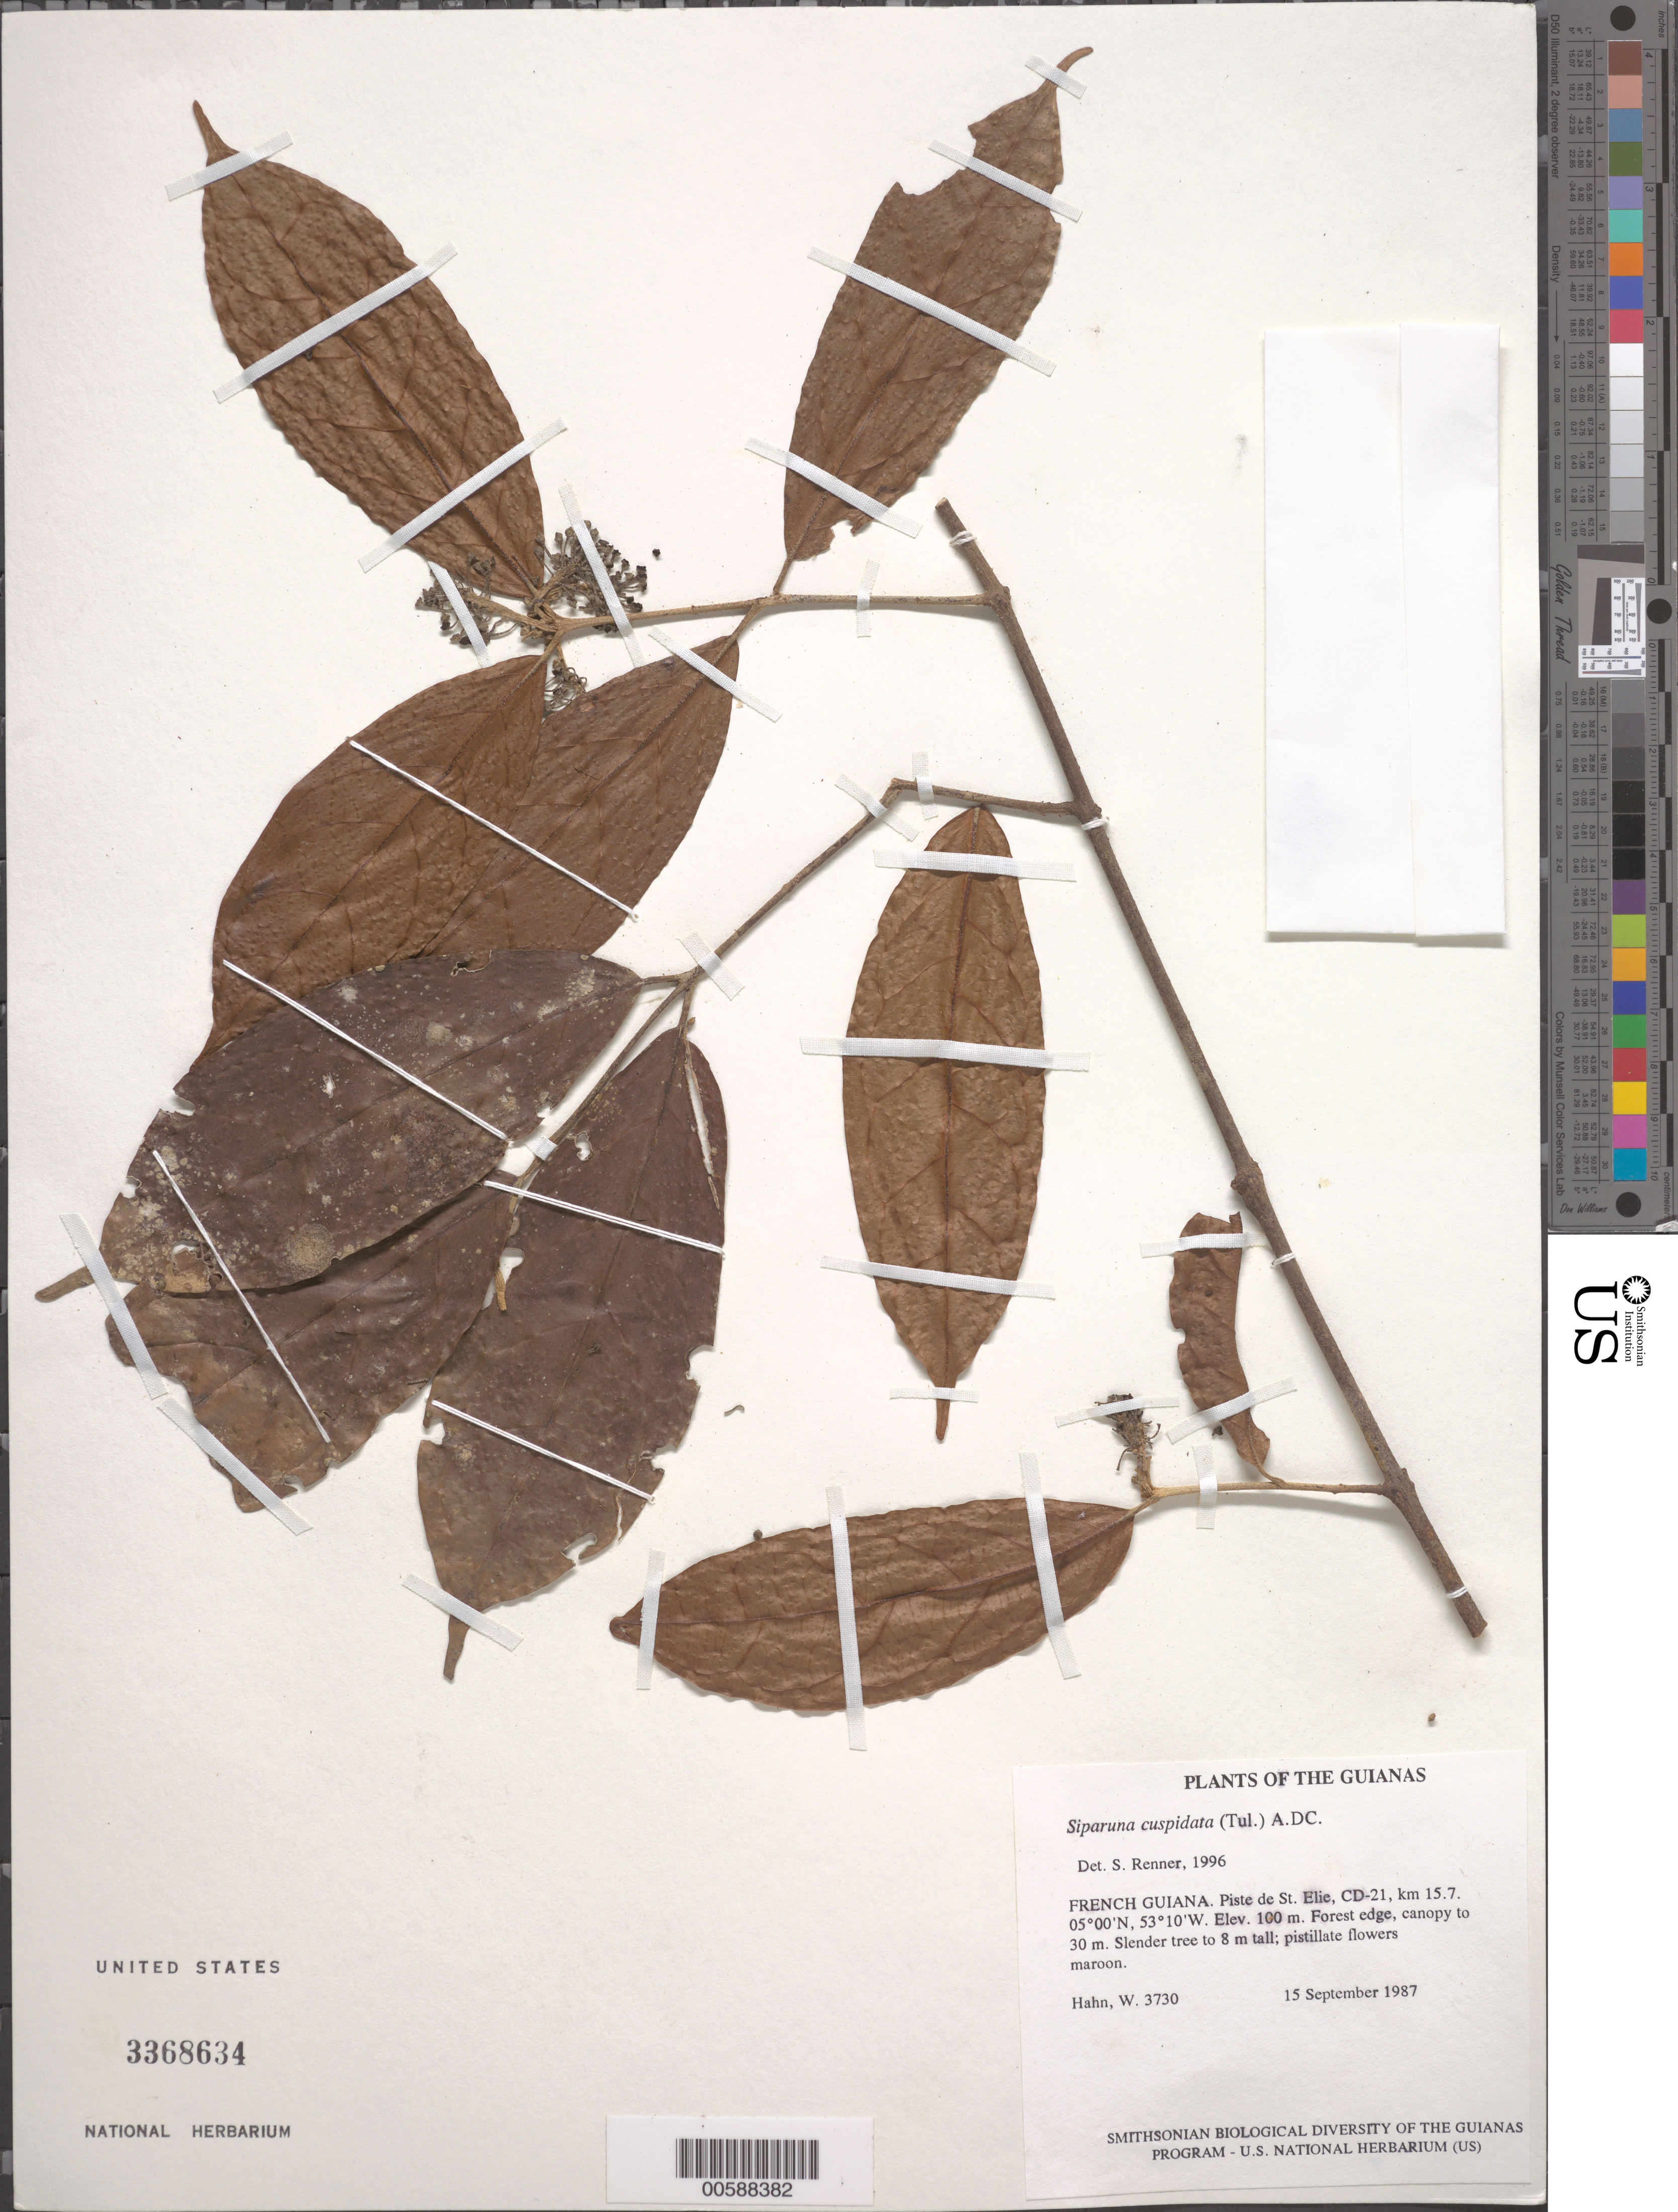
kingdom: Plantae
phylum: Tracheophyta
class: Magnoliopsida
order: Laurales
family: Siparunaceae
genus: Siparuna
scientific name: Siparuna cuspidata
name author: (Tul.) A. DC.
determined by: Renner, S. S.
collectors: W. Hahn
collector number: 3730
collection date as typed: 15 September 1987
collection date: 1987-09-15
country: French Guiana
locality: Piste de St. Elie, CD-21, km 15.7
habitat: Forest edge, canopy to 30 m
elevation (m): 100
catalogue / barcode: US 3368634